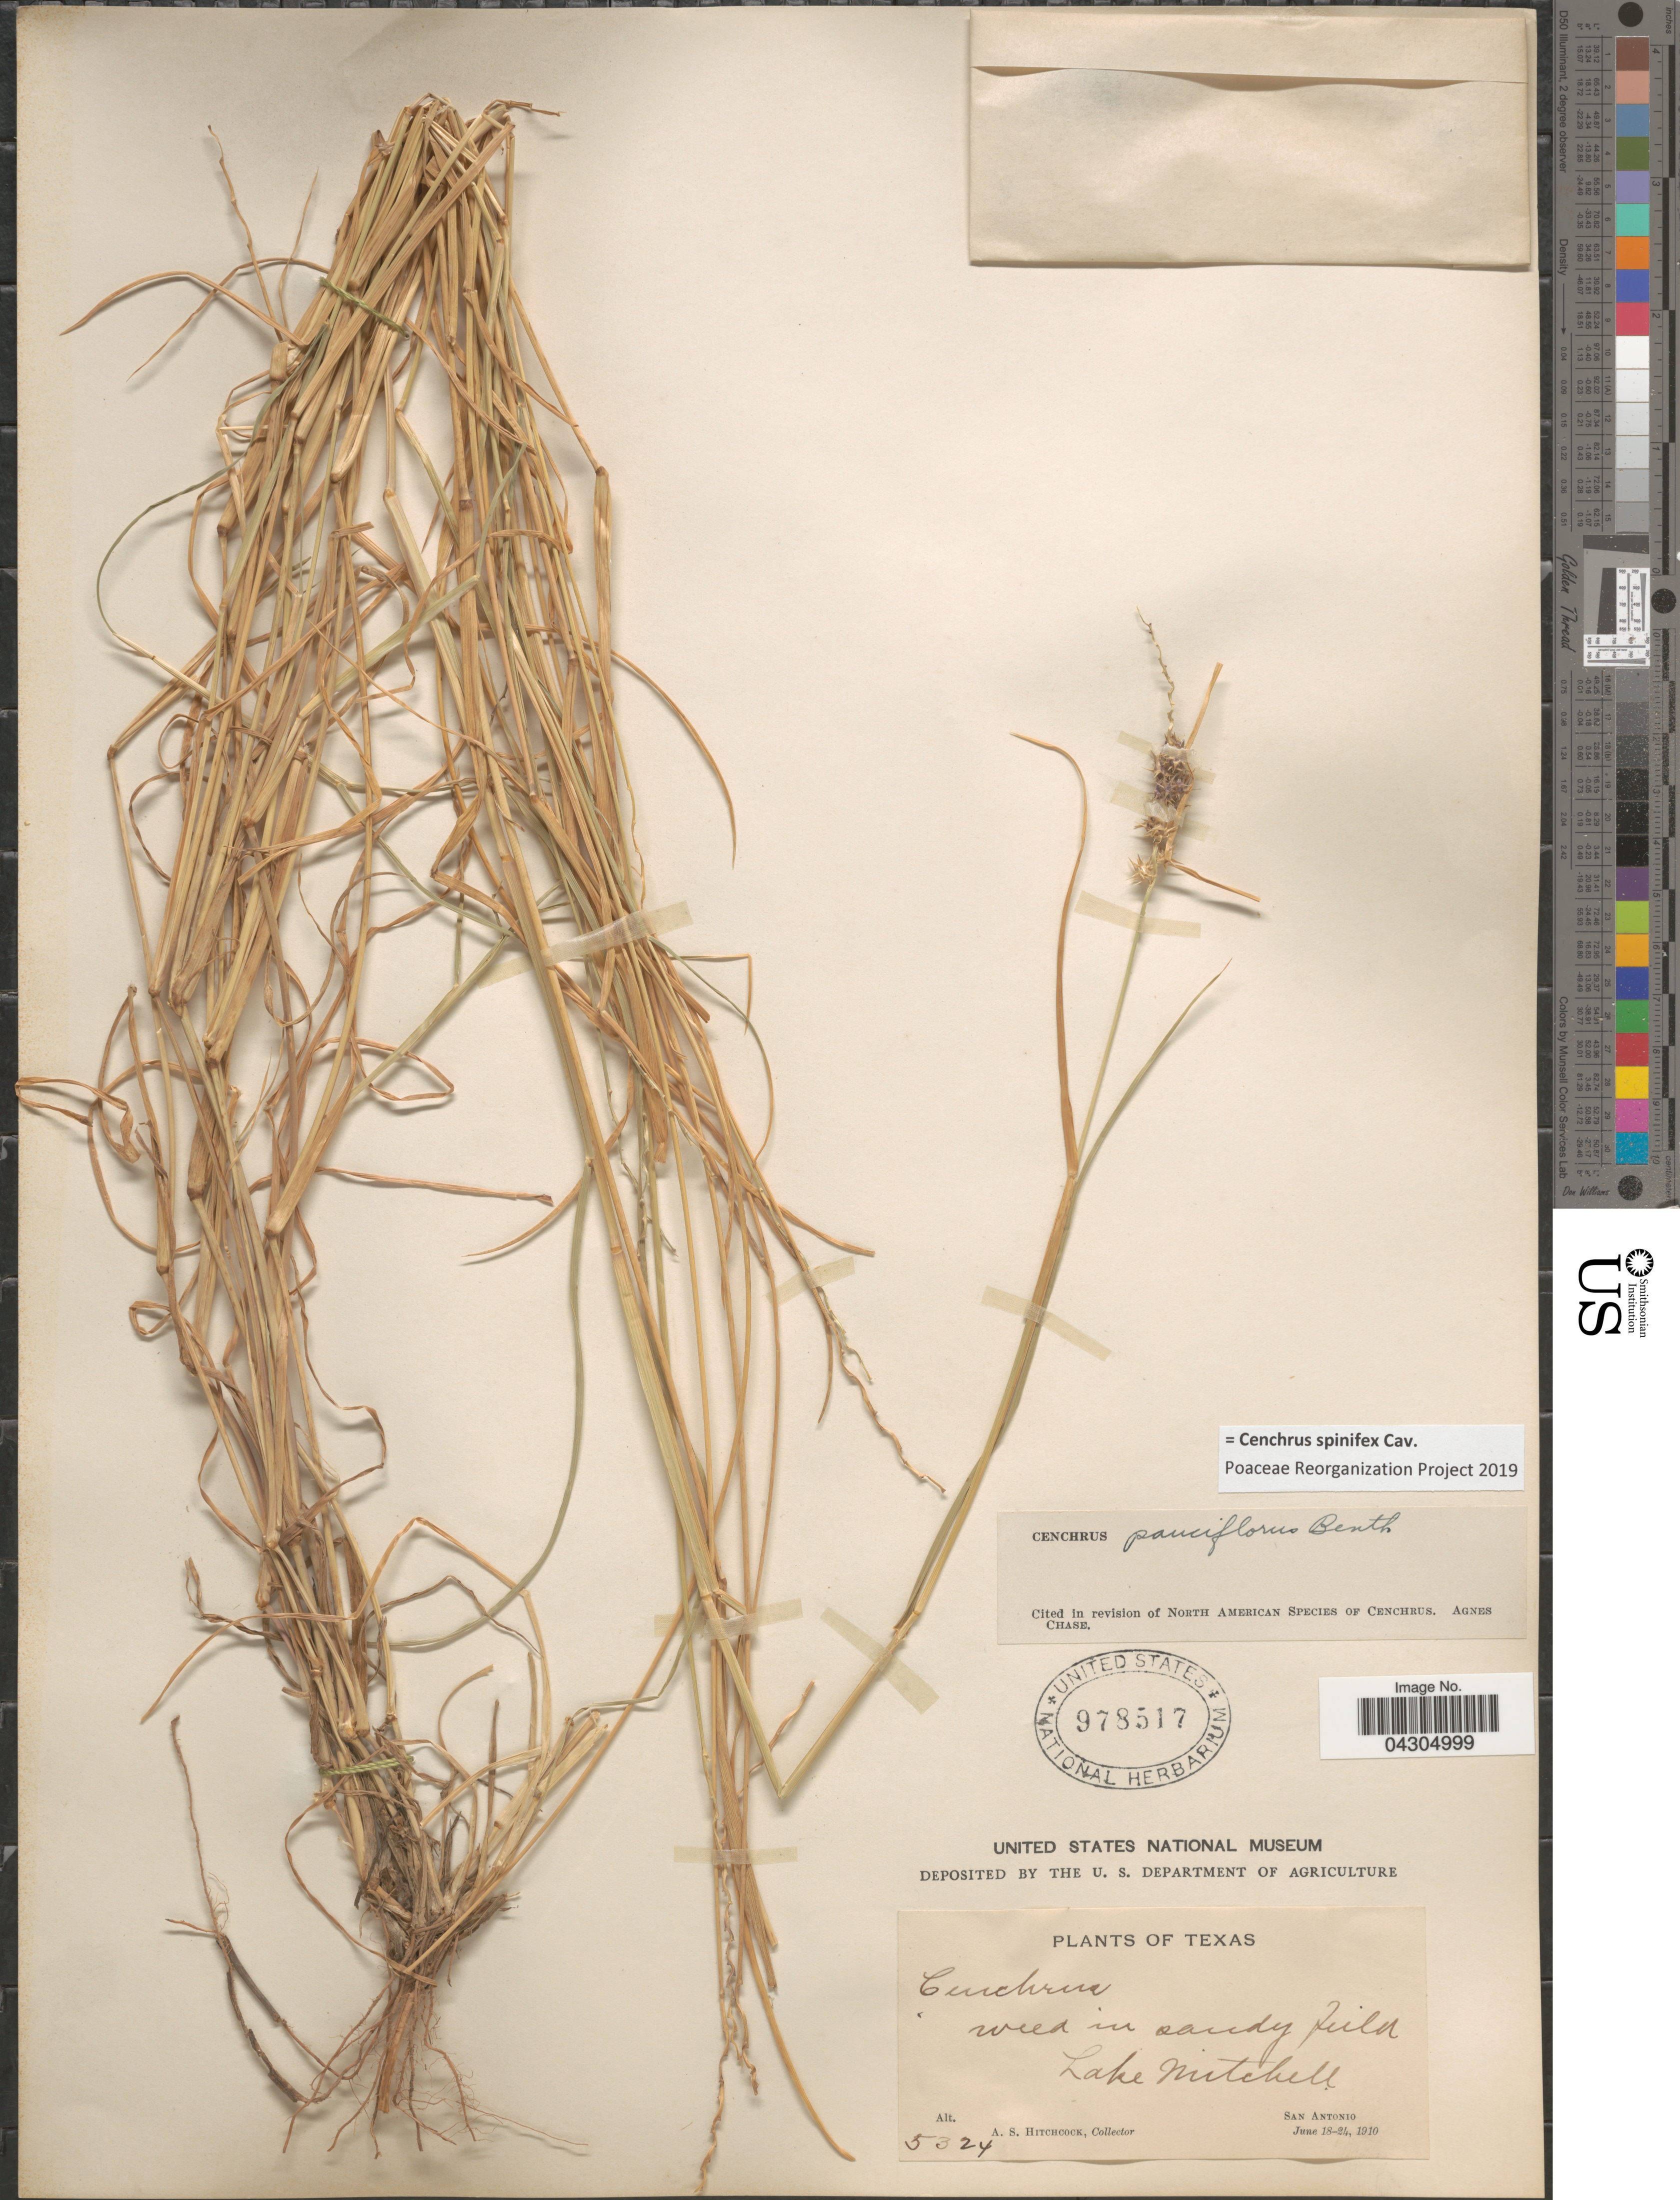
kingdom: Plantae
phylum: Tracheophyta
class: Liliopsida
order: Poales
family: Poaceae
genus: Cenchrus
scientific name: Cenchrus spinifex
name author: Cav.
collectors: A. S. Hitchcock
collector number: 5324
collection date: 1910-06-18/1910-06-24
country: United States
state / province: Texas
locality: Weed in sandy fields. Lake Mitchell. San Antonio.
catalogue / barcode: US 978517